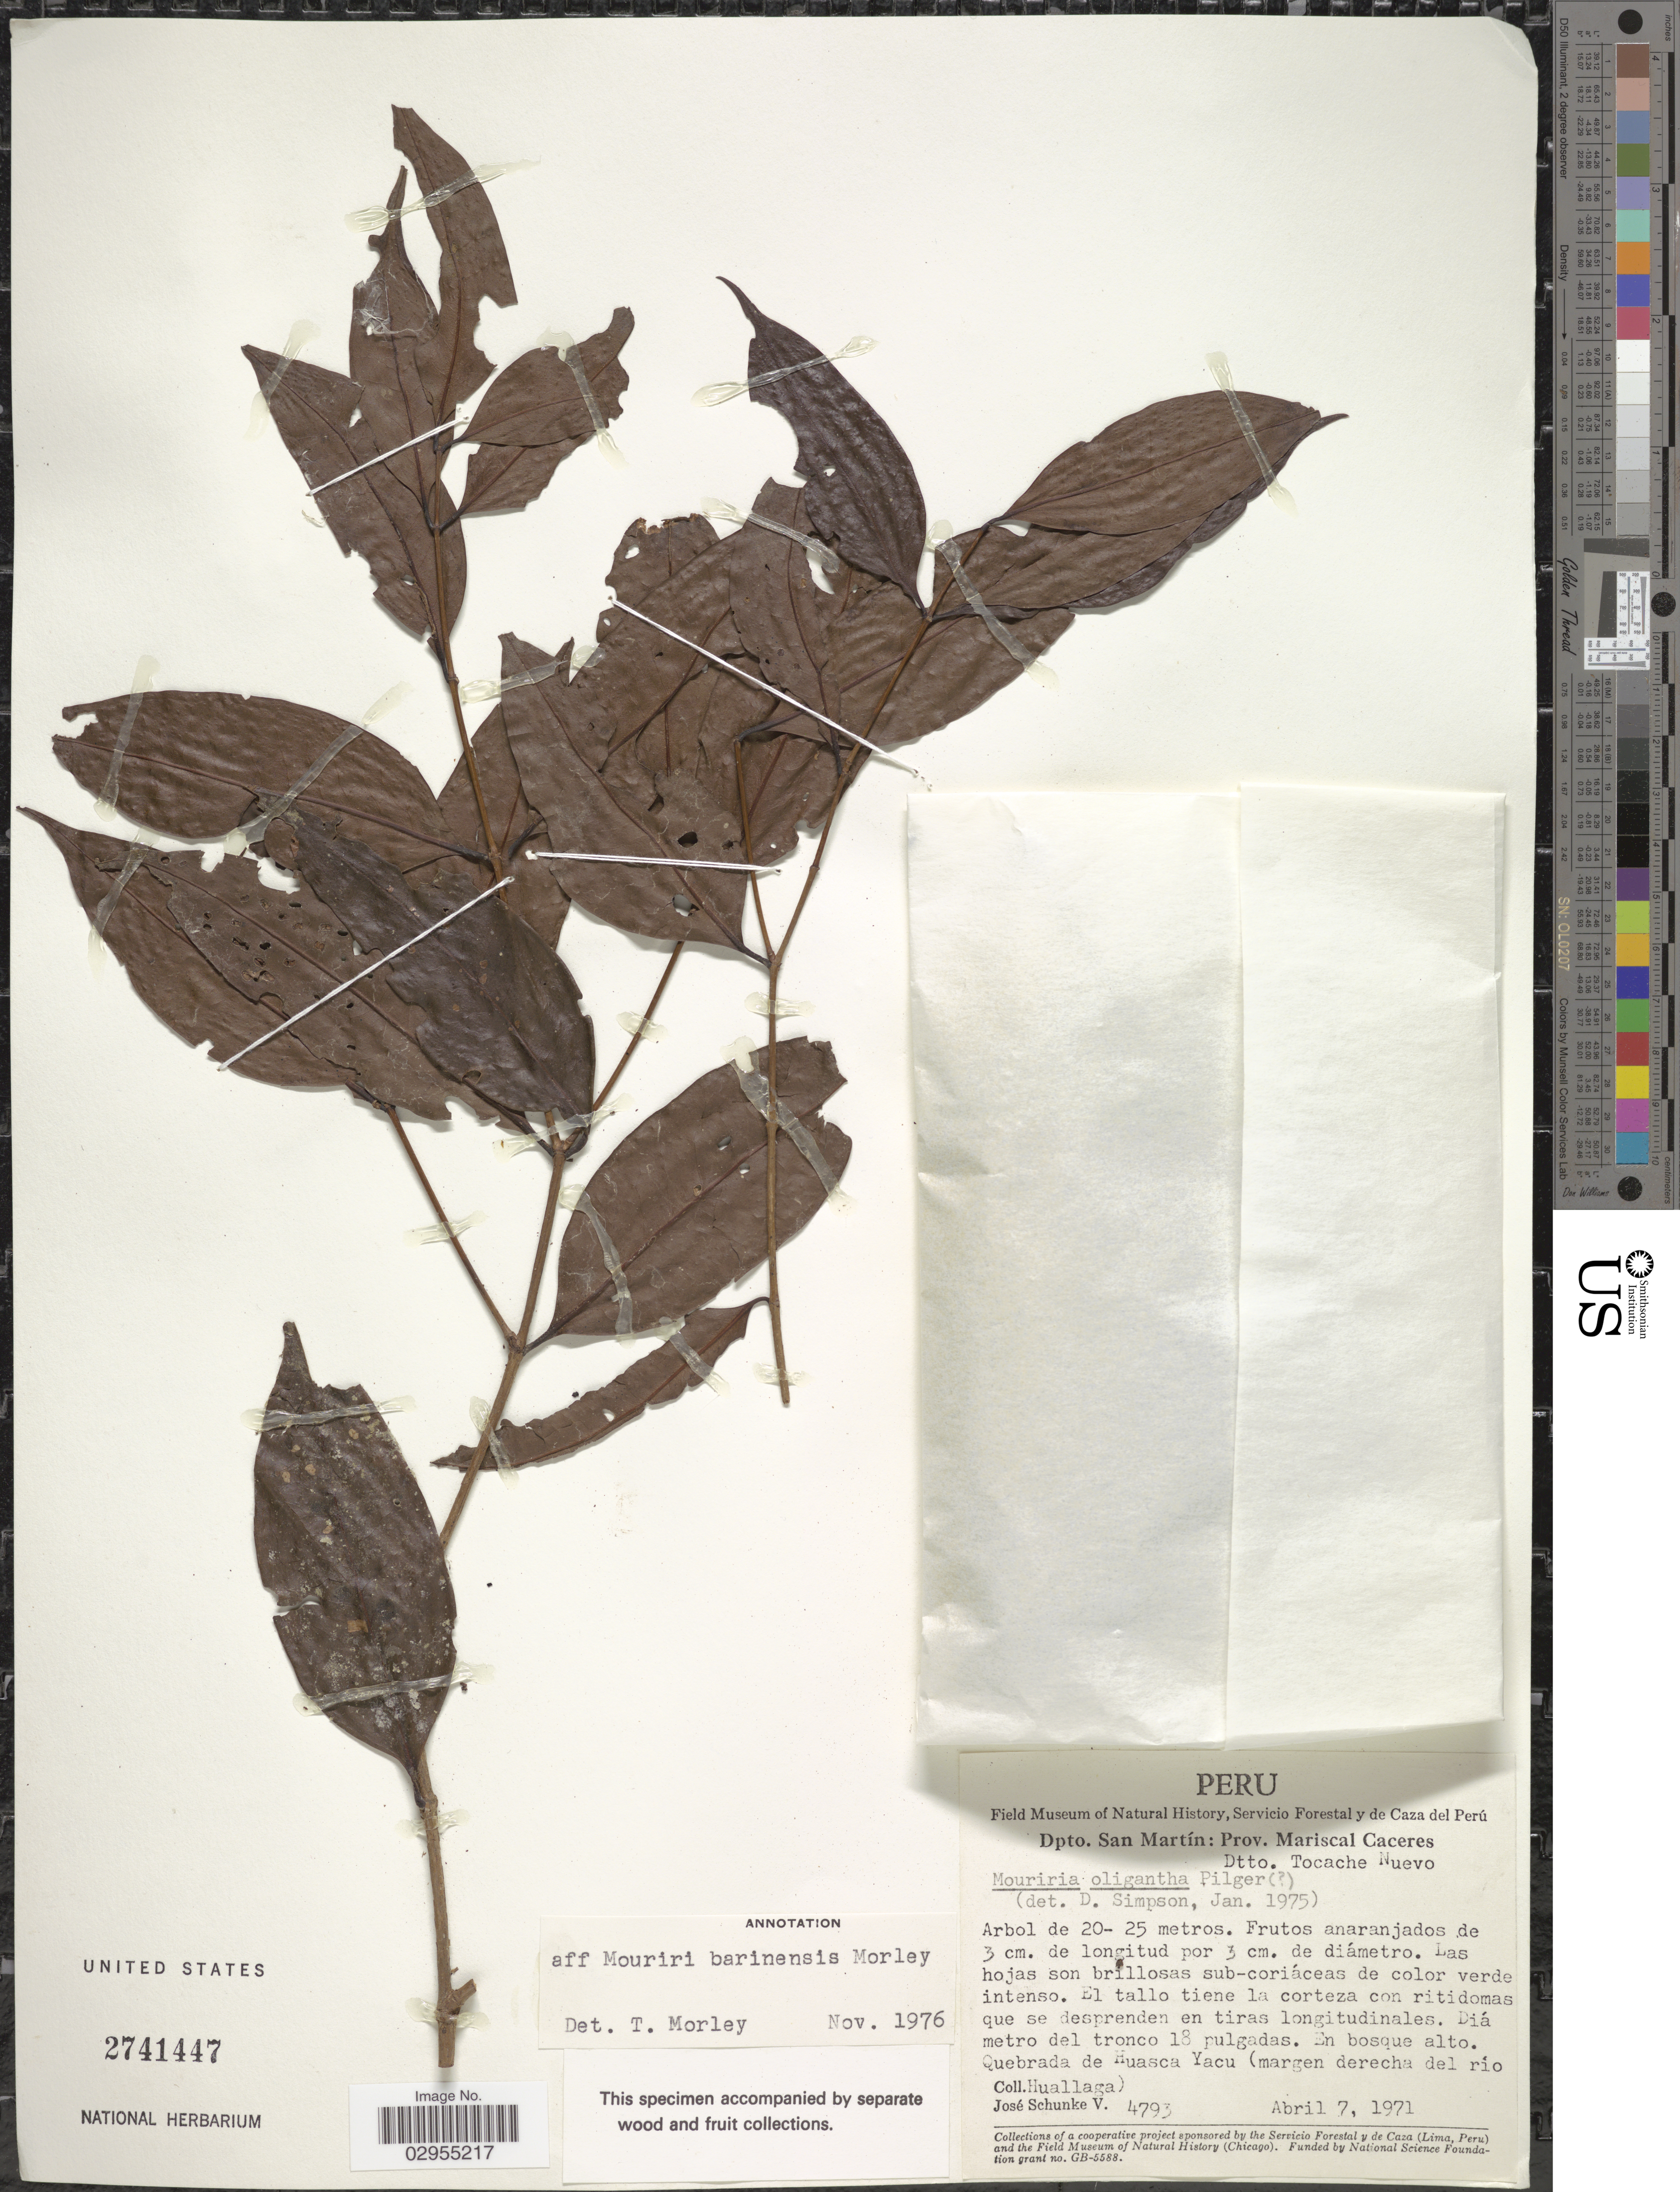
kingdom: Plantae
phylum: Tracheophyta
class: Magnoliopsida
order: Myrtales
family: Melastomataceae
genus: Mouriri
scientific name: Mouriri barinensis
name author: (Morley) Morley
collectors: J. Schunke Vigo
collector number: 4793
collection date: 1971-04-07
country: Peru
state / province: San Martín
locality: Dpto. San Martín: Prov. Mariscal Caceres Dtto. Tocache Nuevo. Quebrada de Huasca Yacu (margen derecha del río Huallaga)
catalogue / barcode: US 2741447